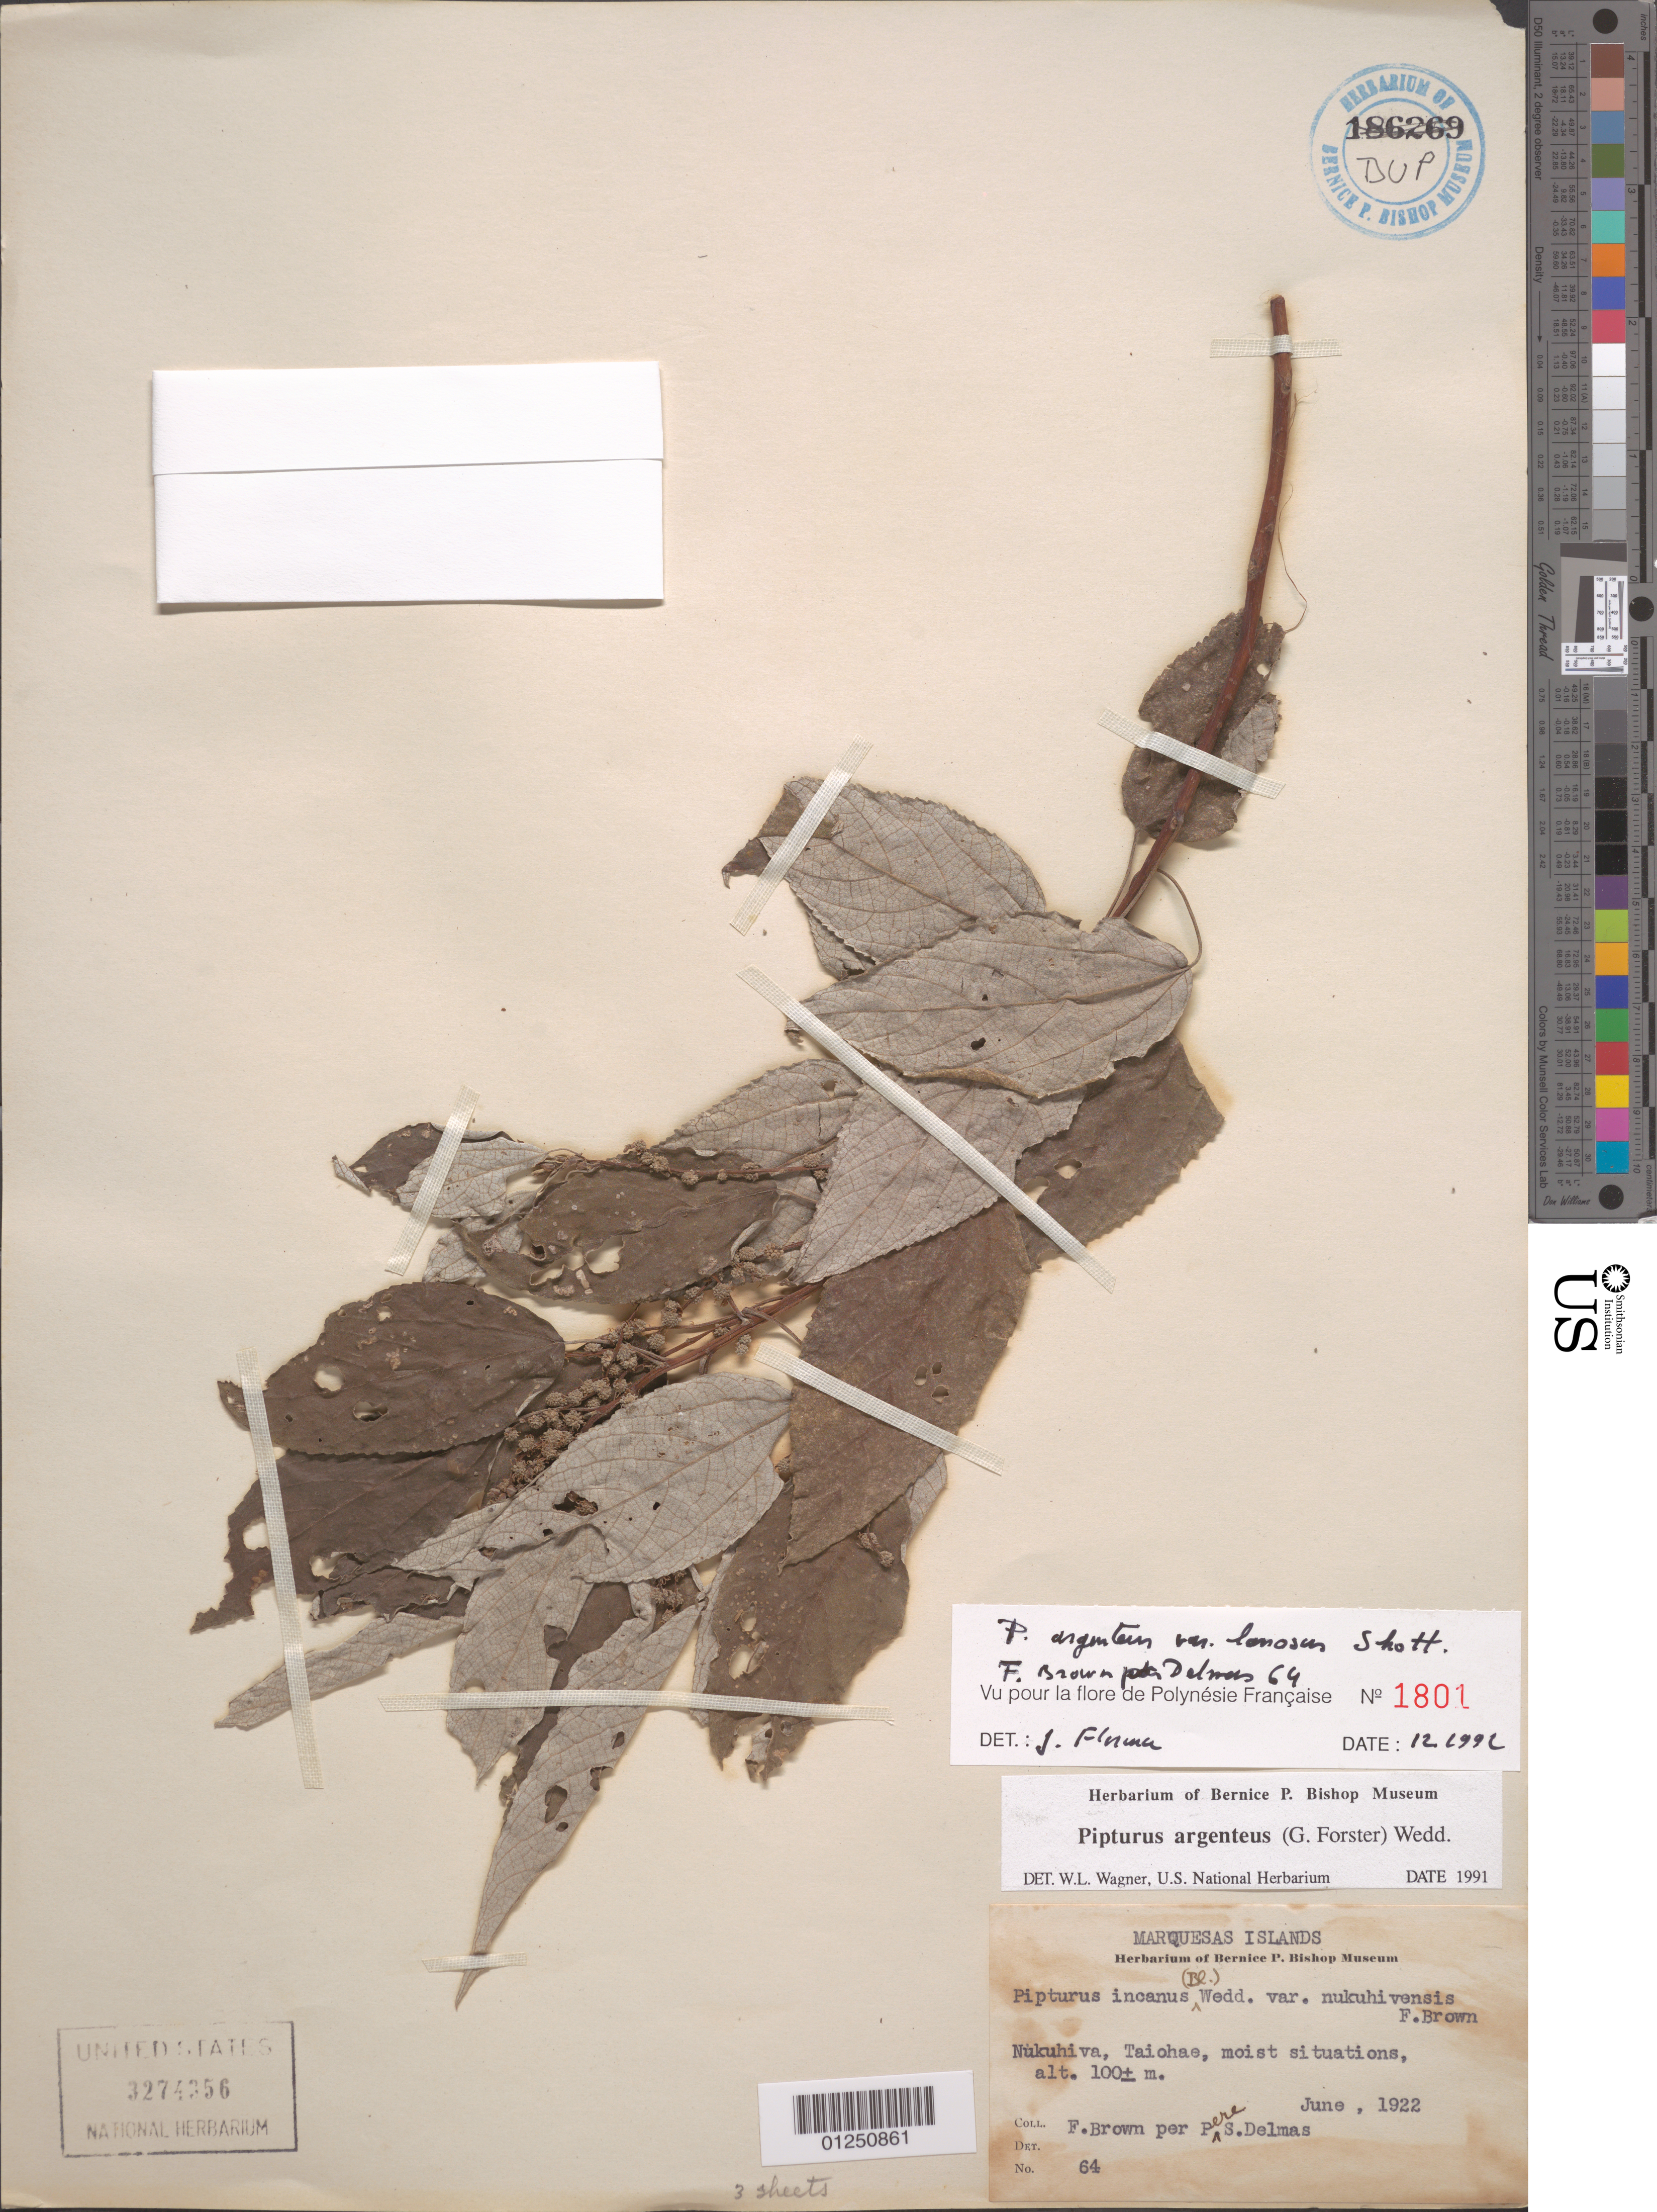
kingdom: Plantae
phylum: Tracheophyta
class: Magnoliopsida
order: Rosales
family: Urticaceae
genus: Pipturus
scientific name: Pipturus argenteus var. lanosus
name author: Schott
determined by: Florence, J.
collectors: F. Brown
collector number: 64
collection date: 1922-06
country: French Polynesia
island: Nuku Hiva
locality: Taiohae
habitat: Moist situations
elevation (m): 100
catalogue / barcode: US 3274356